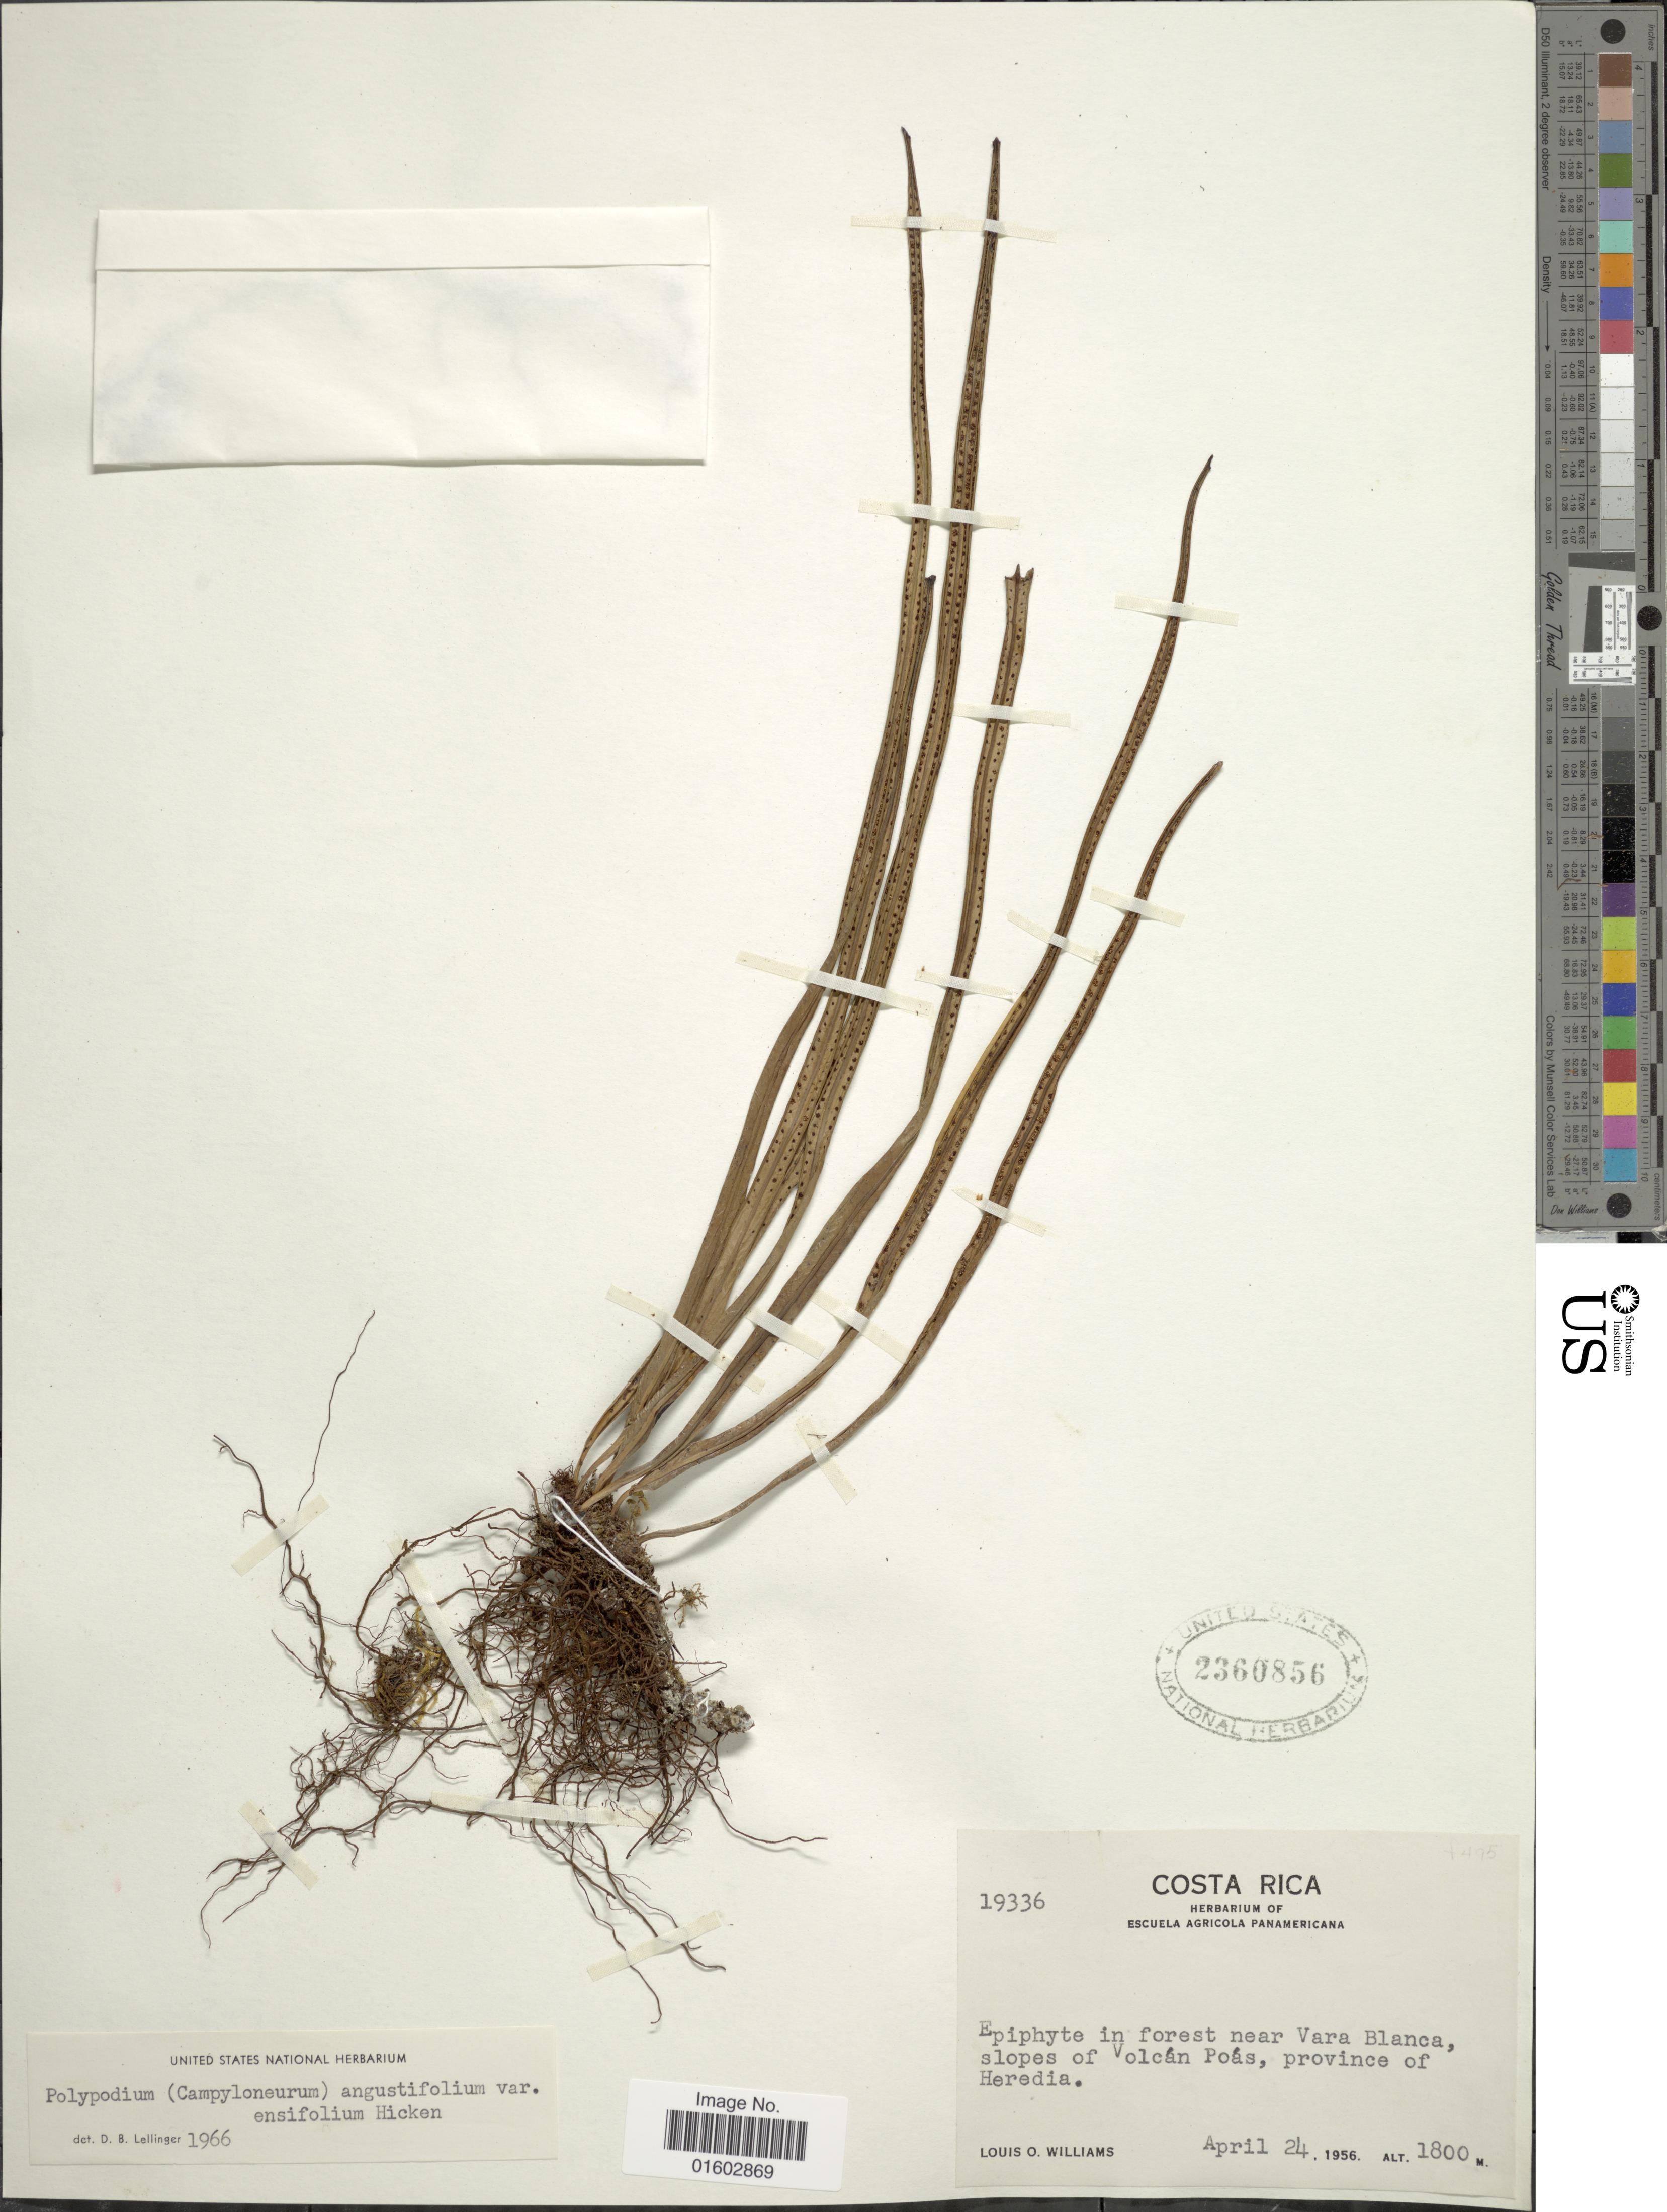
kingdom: Plantae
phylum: Tracheophyta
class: Polypodiopsida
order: Polypodiales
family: Polypodiaceae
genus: Campyloneurum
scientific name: Campyloneurum angustifolium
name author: (Sw.) Fée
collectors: L. O. Williams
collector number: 19336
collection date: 1956-04-24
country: Costa Rica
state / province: Heredia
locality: Forest near Vara Blanca, slopes of Volcan Poas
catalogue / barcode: US 2360856